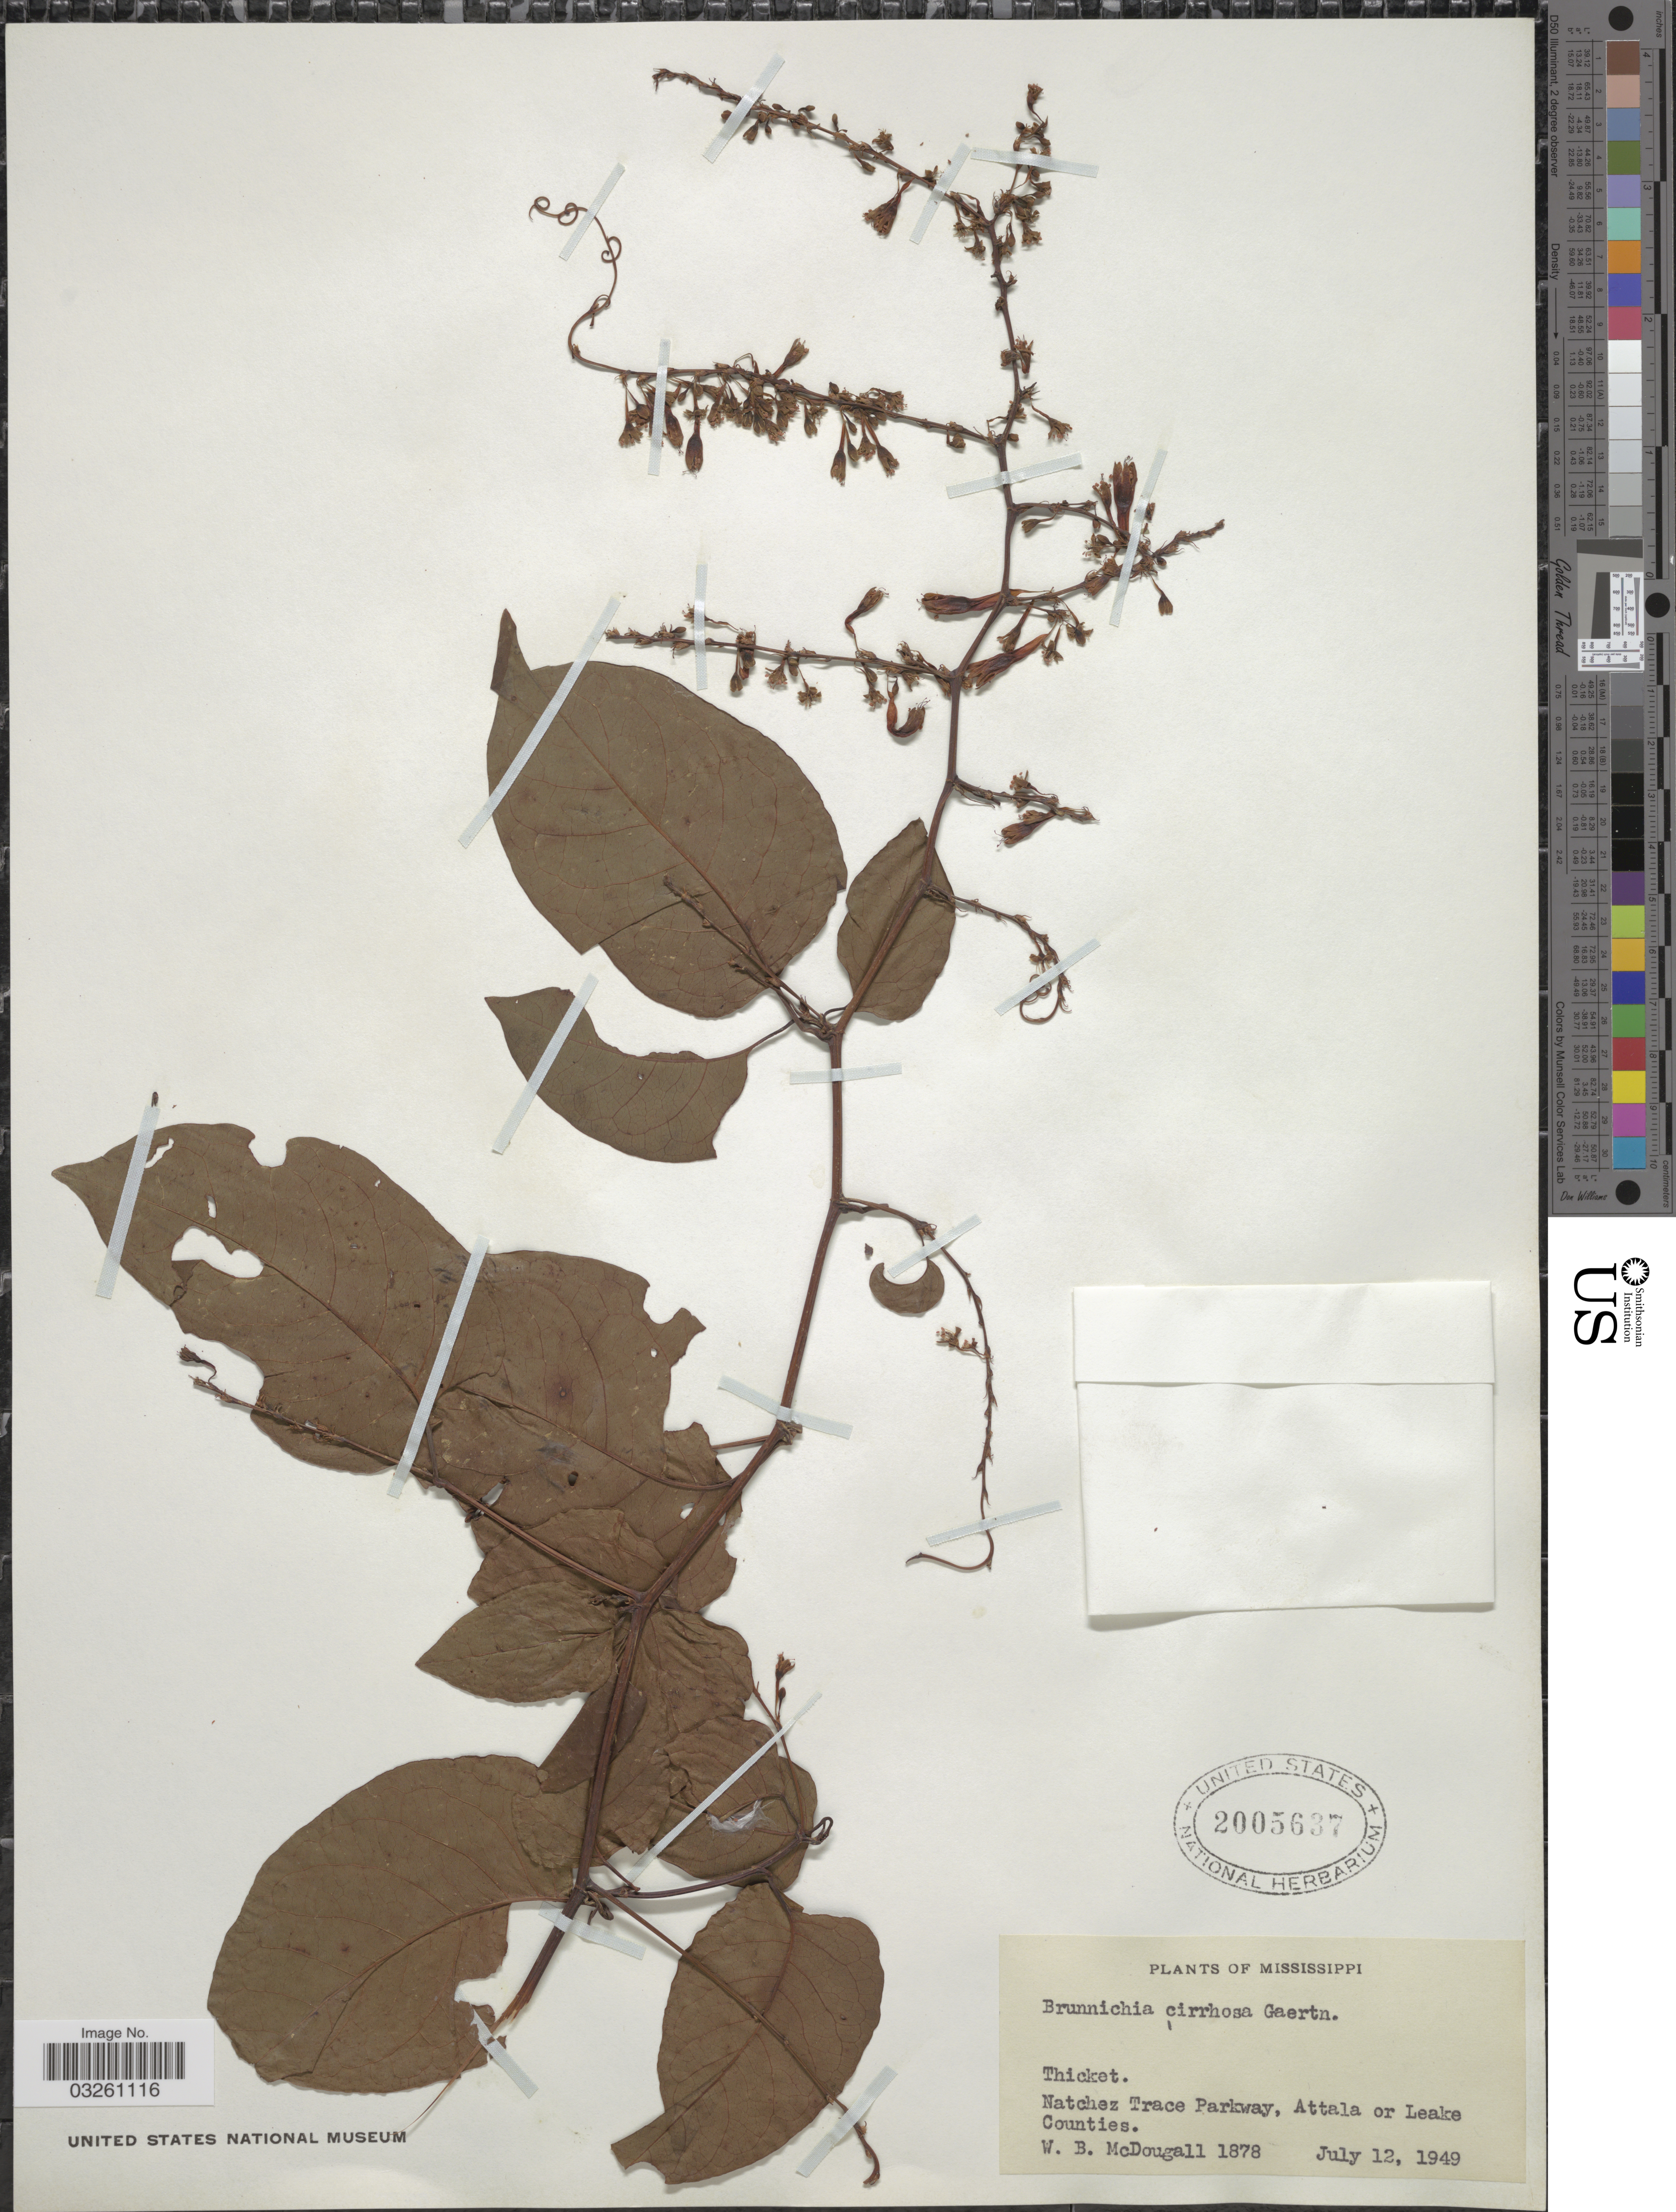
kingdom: Plantae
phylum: Tracheophyta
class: Magnoliopsida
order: Caryophyllales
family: Polygonaceae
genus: Brunnichia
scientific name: Brunnichia cirrhosa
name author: Gaertn.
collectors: W. B. McDougall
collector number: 1878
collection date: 1949-07-12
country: United States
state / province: Mississippi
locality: Natchez Trace Parkway, Attala or Leake Counties.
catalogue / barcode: US 2005637